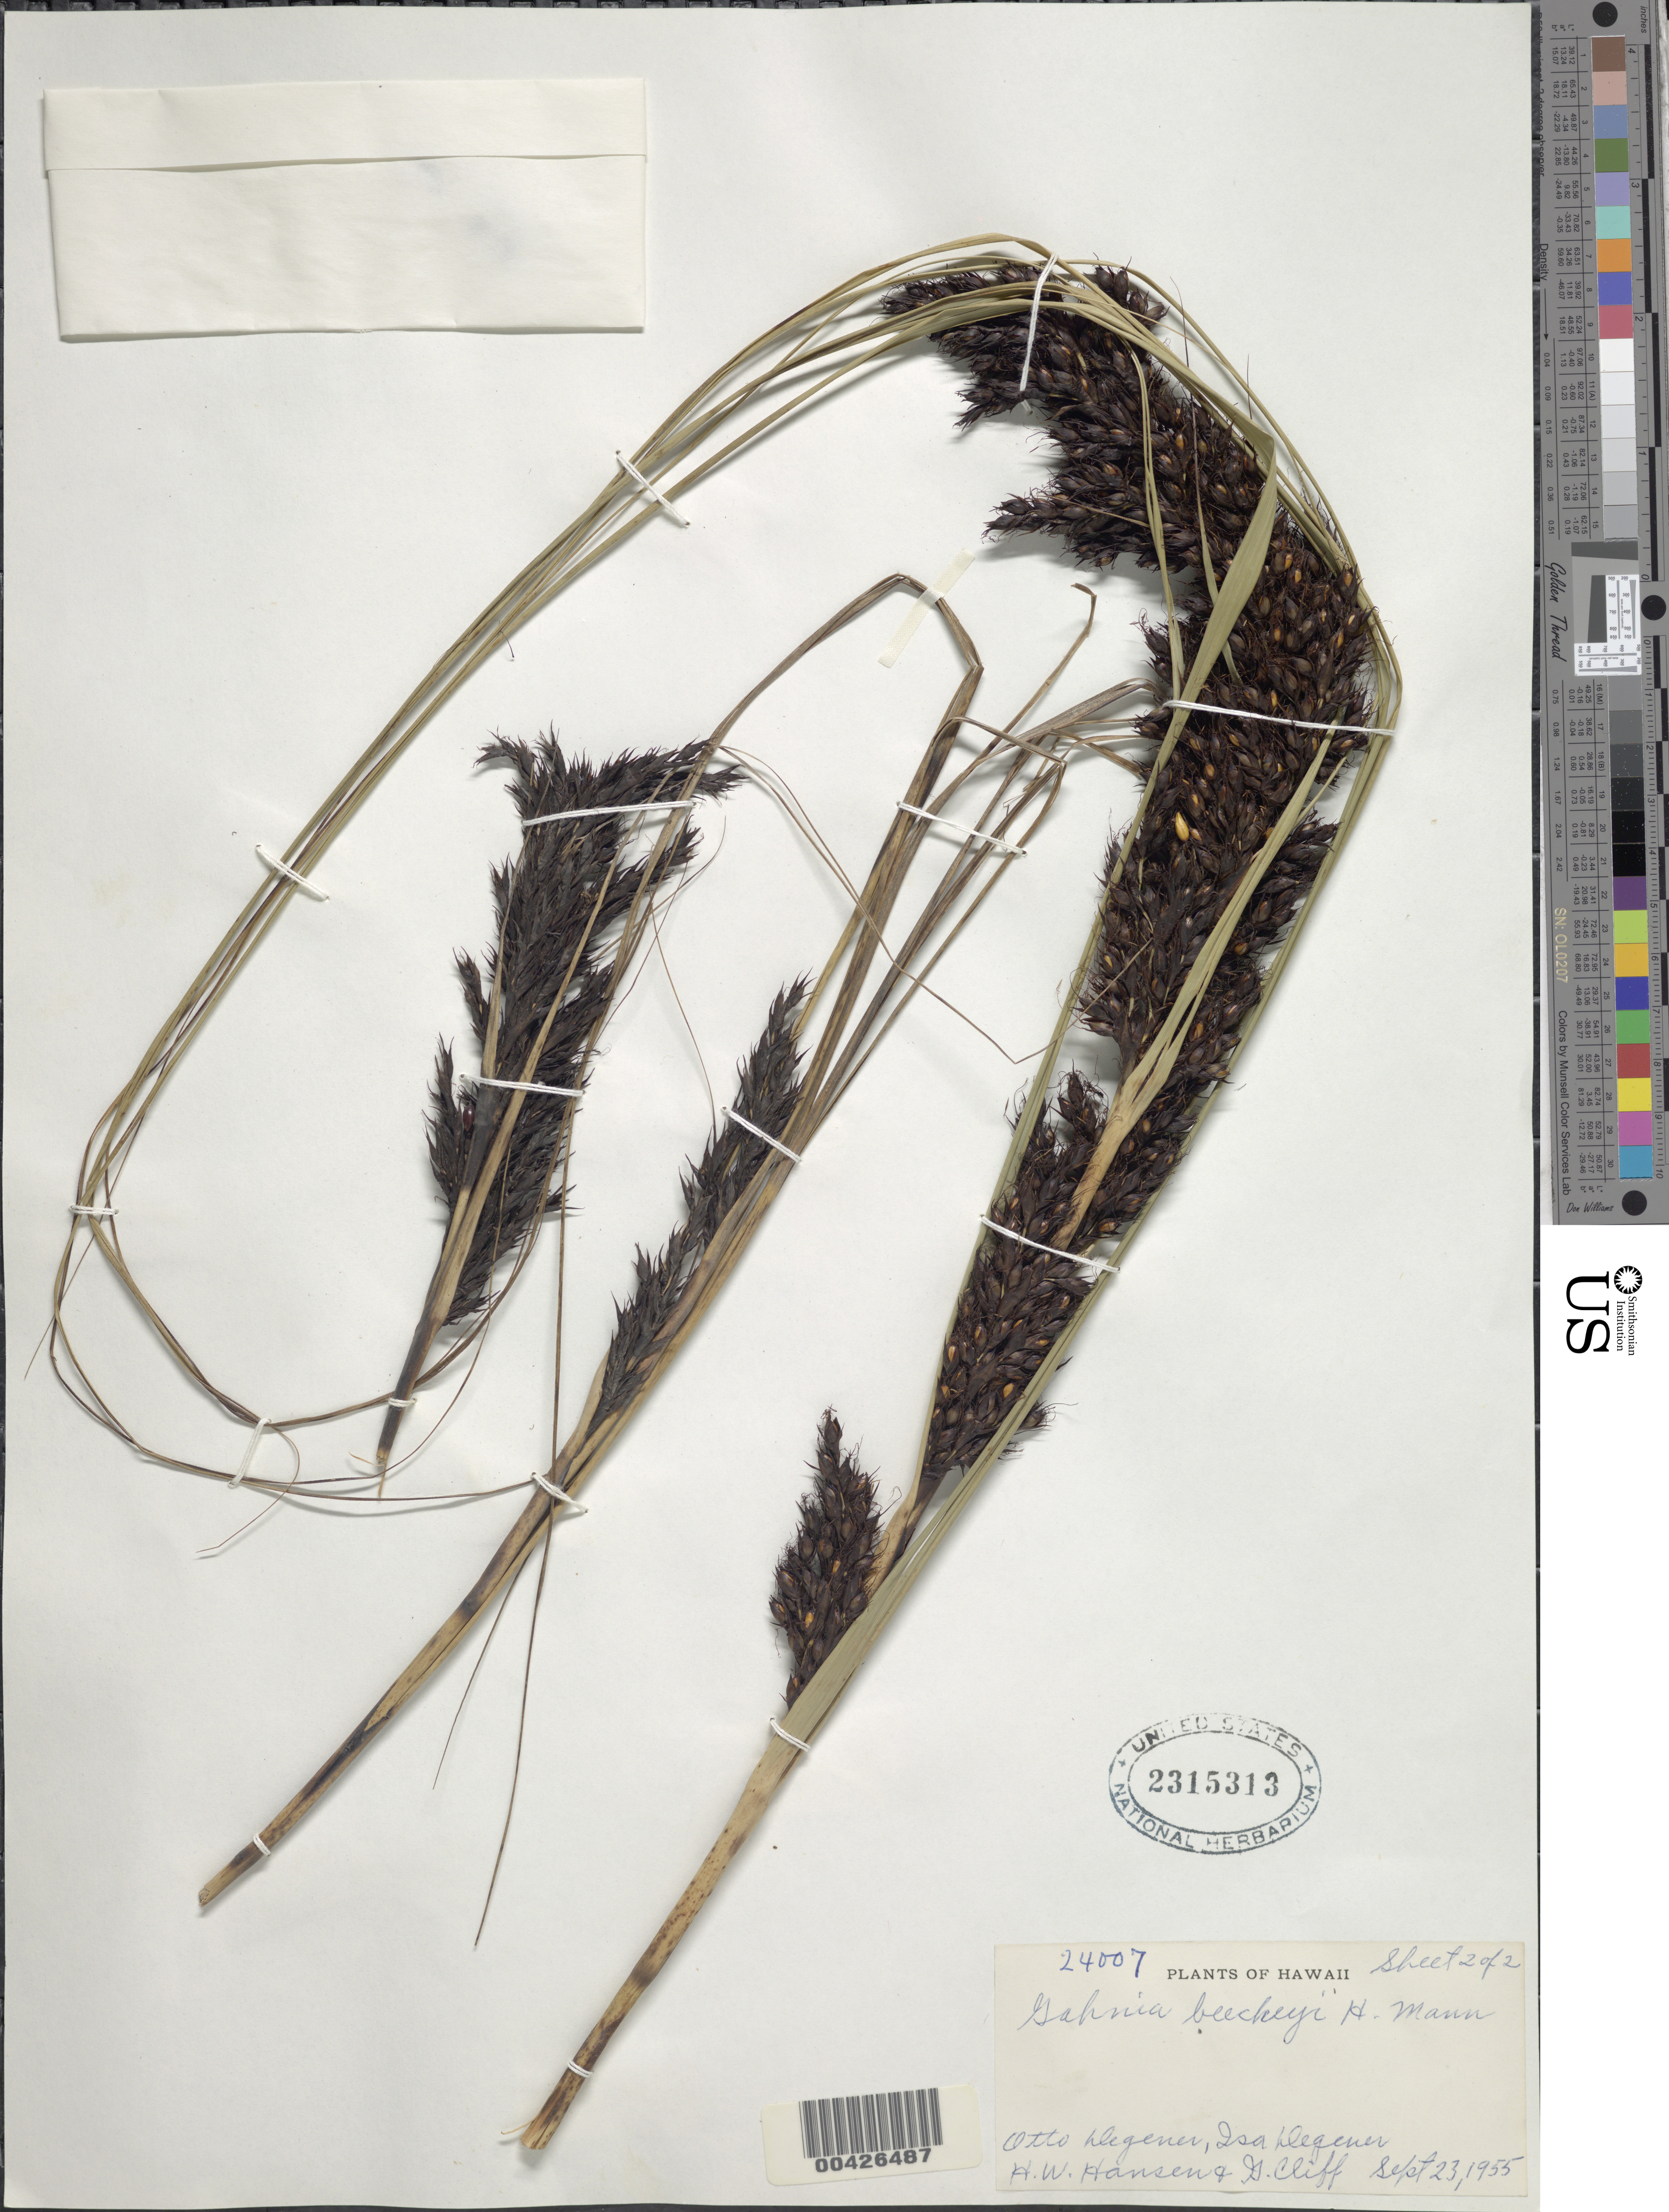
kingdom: Plantae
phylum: Tracheophyta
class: Liliopsida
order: Poales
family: Cyperaceae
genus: Gahnia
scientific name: Gahnia beecheyi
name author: H. Mann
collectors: O. Degener, I. Degener, H. Hansen & G. Cliff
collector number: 24007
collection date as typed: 23 Sep 1955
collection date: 1955-09-23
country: United States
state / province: Hawaii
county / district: Kauai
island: Kaua'i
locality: Nualolo Trail, Kokee, Kauai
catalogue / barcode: US 2315313